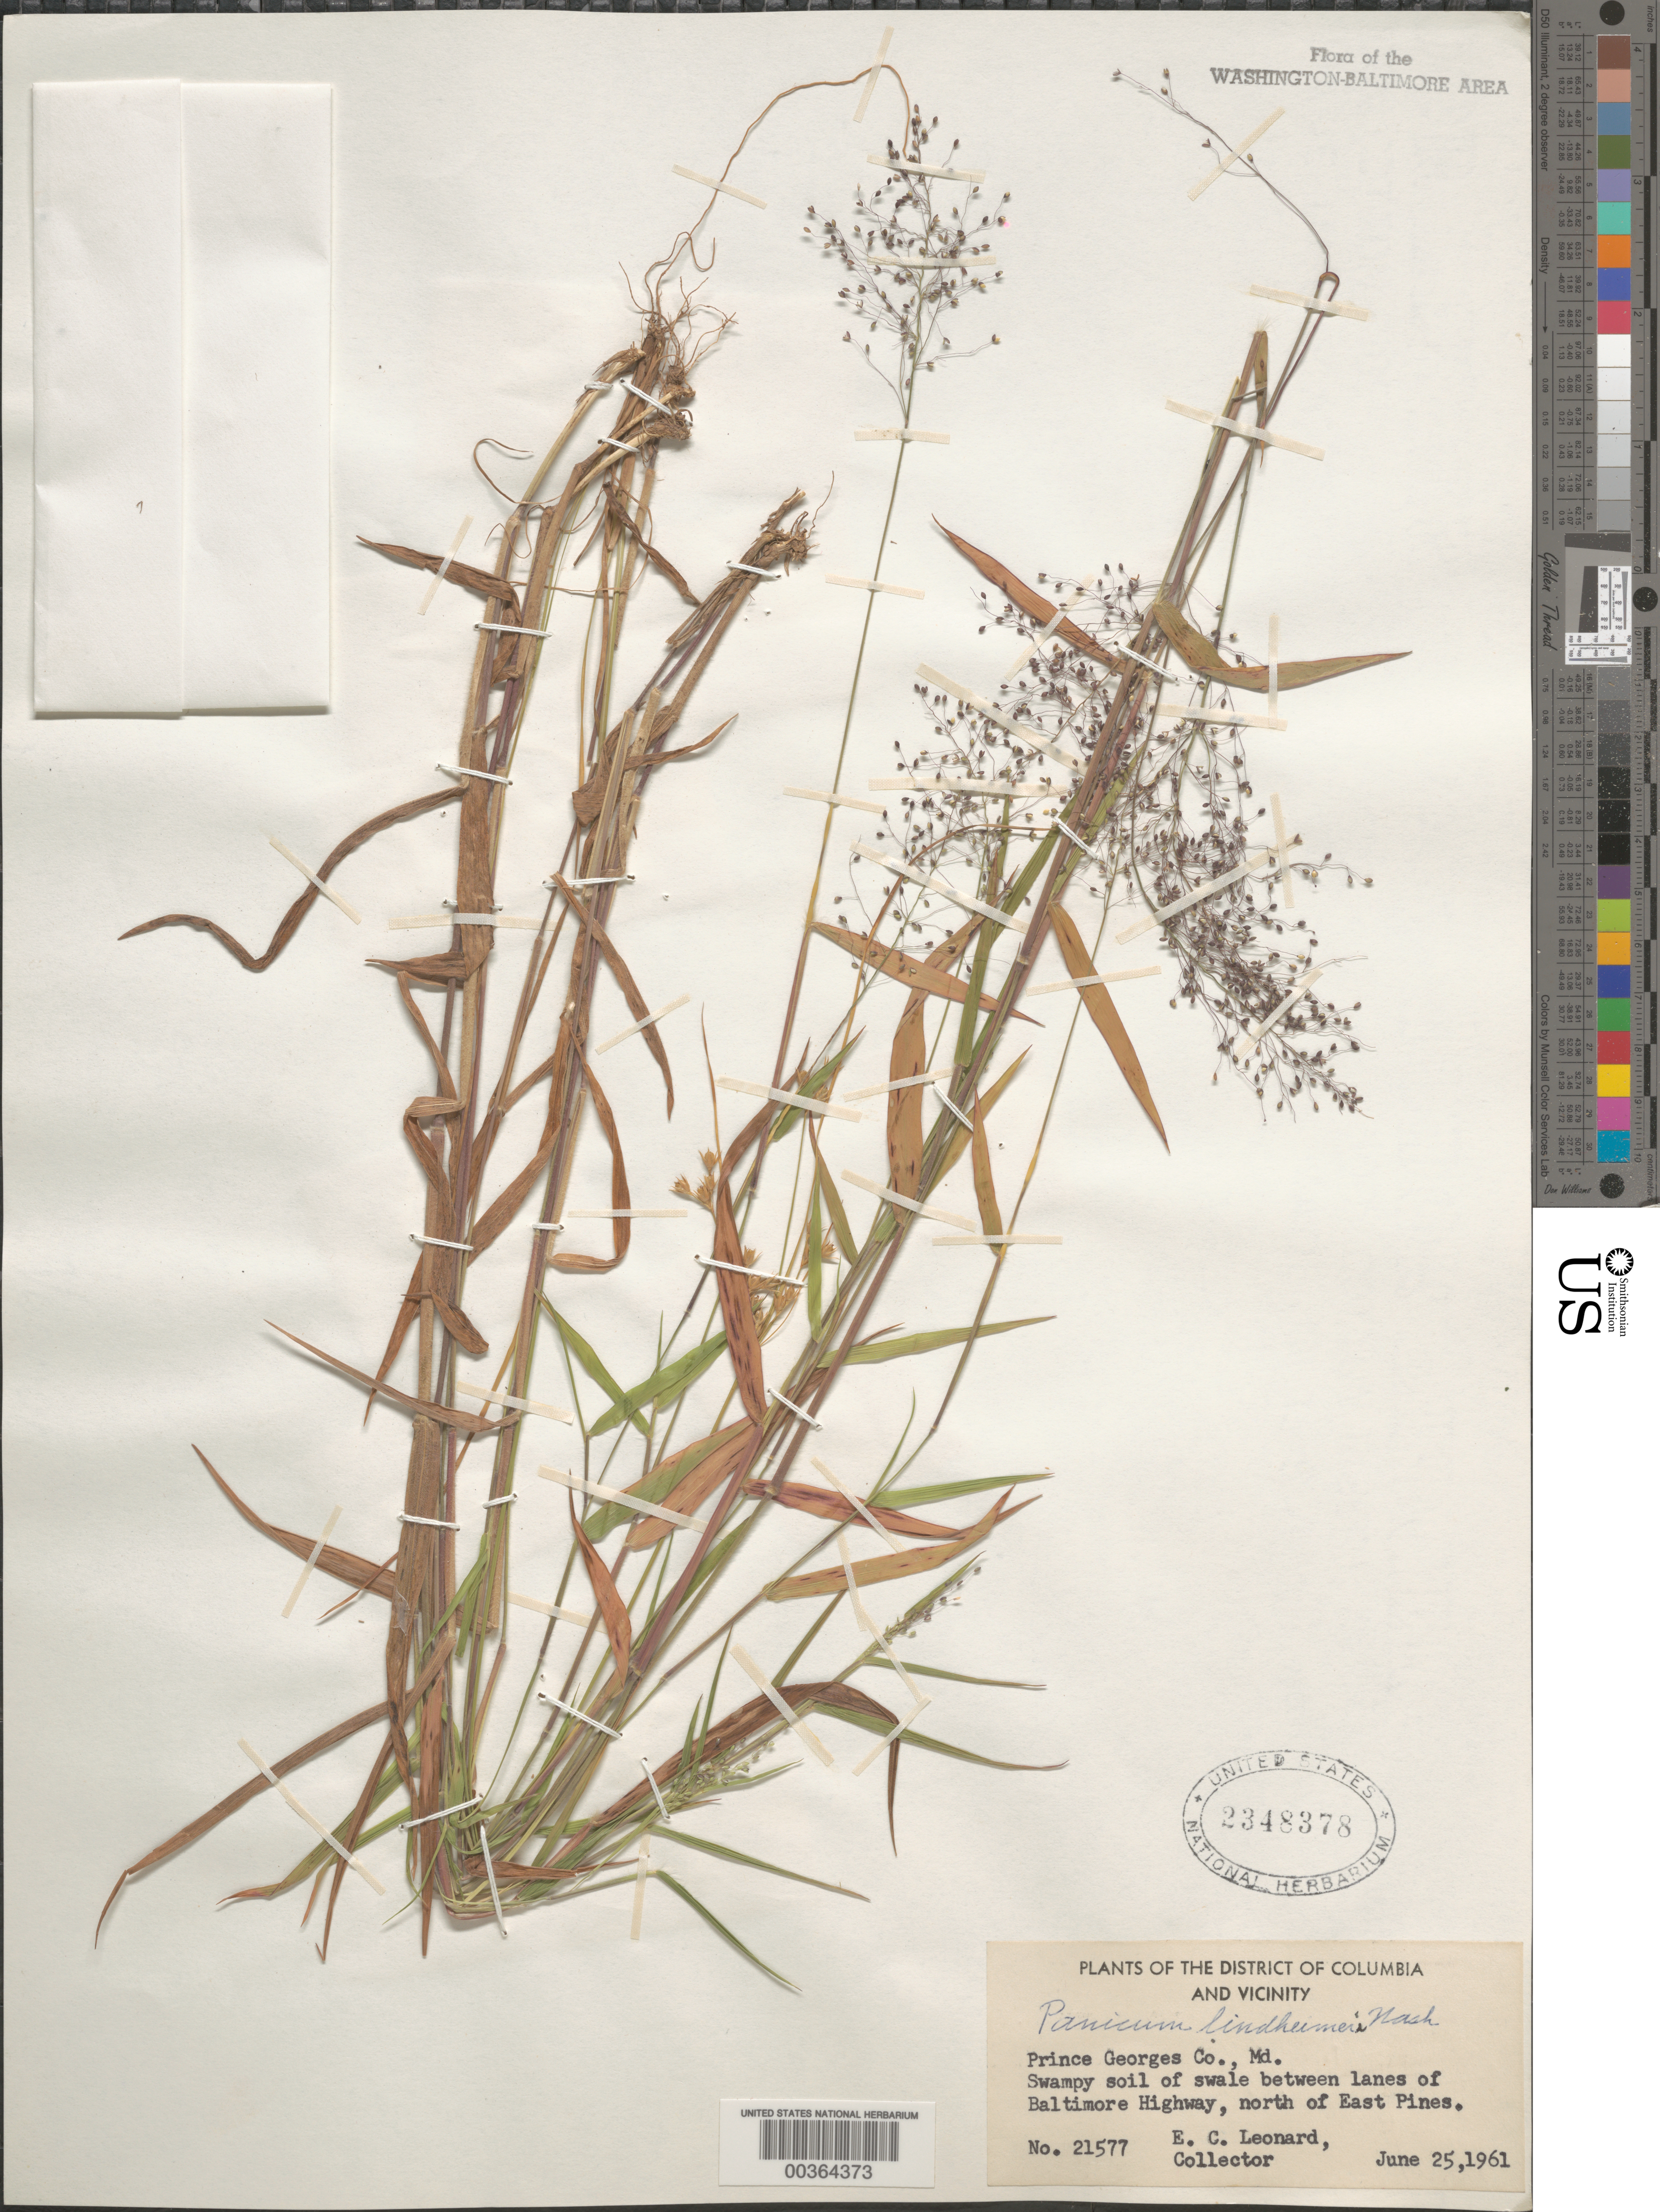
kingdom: Plantae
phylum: Tracheophyta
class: Liliopsida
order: Poales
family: Poaceae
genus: Dichanthelium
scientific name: Dichanthelium acuminatum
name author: (Sw.) Gould & C.A. Clark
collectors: E. C. Leonard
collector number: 21577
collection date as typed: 25 Jun 1961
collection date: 1961-06-25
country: United States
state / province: Maryland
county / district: Prince George's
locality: Baltimore Highway, north of East Pines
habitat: Swampy soil of swale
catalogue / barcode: US 2348378